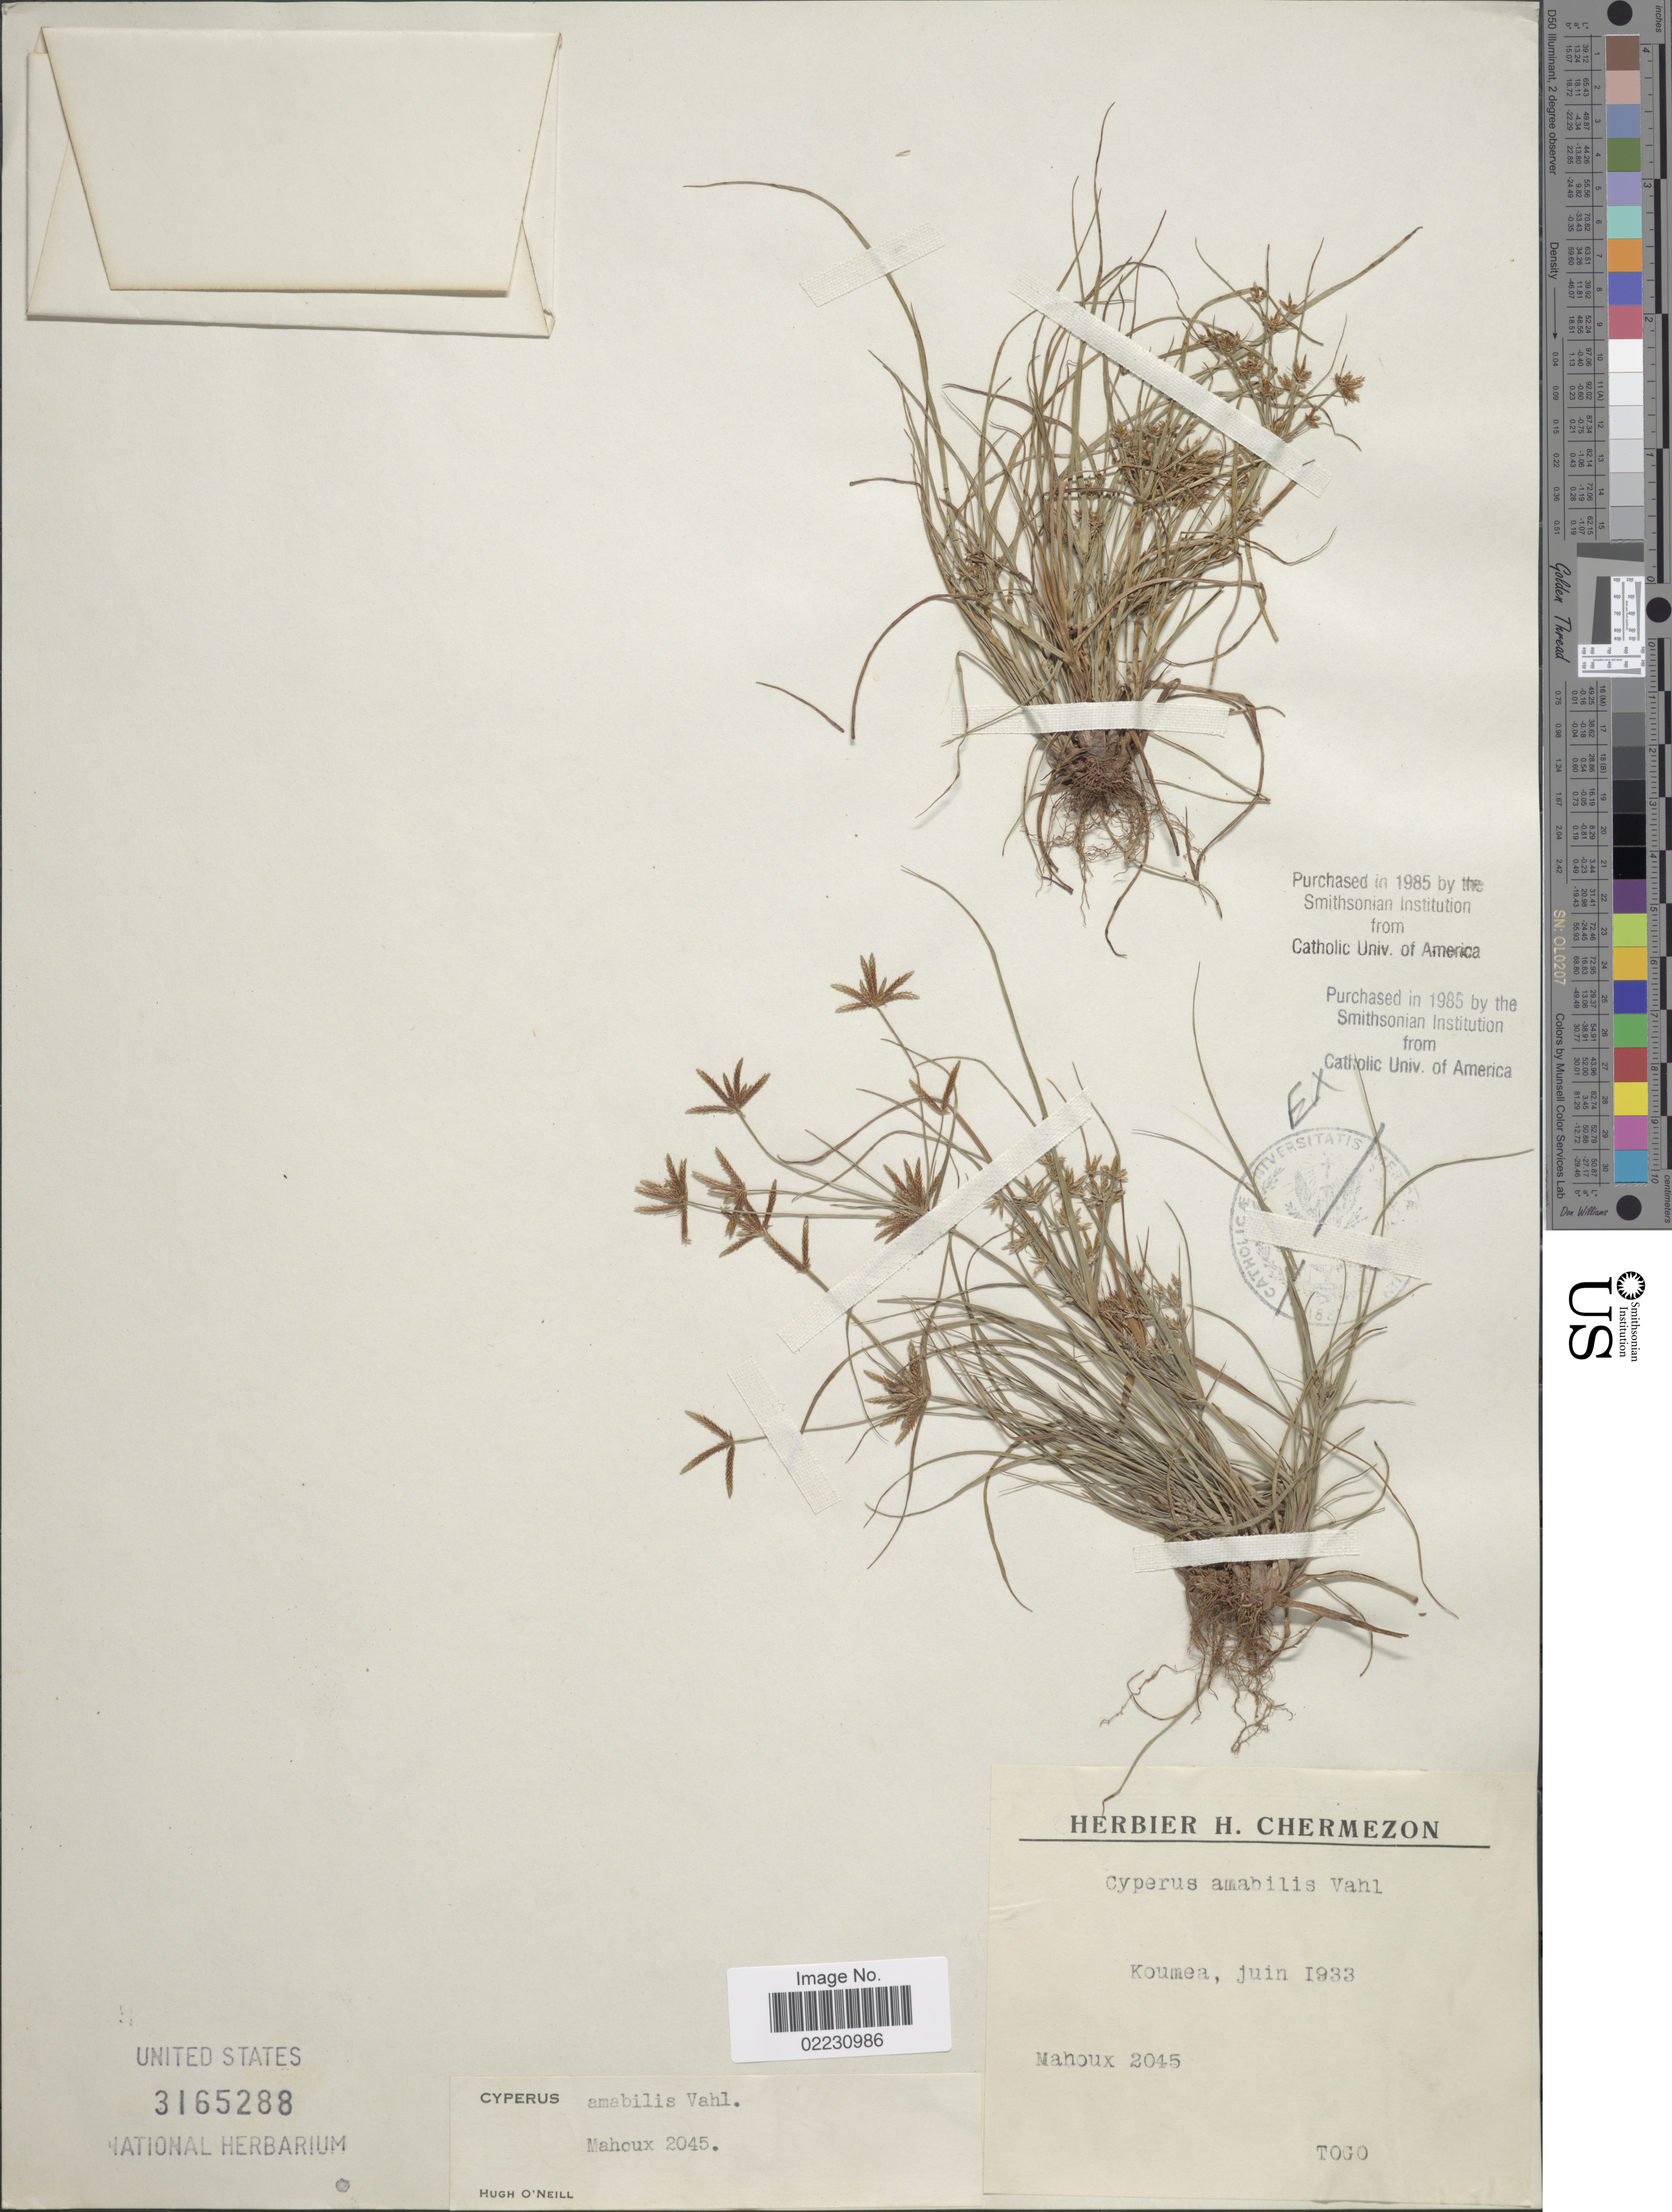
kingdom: Plantae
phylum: Tracheophyta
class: Liliopsida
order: Poales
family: Cyperaceae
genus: Cyperus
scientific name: Cyperus amabilis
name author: Vahl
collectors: P. Mahoux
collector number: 2045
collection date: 1933-06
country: Togo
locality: Koumea.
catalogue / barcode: US 3165288